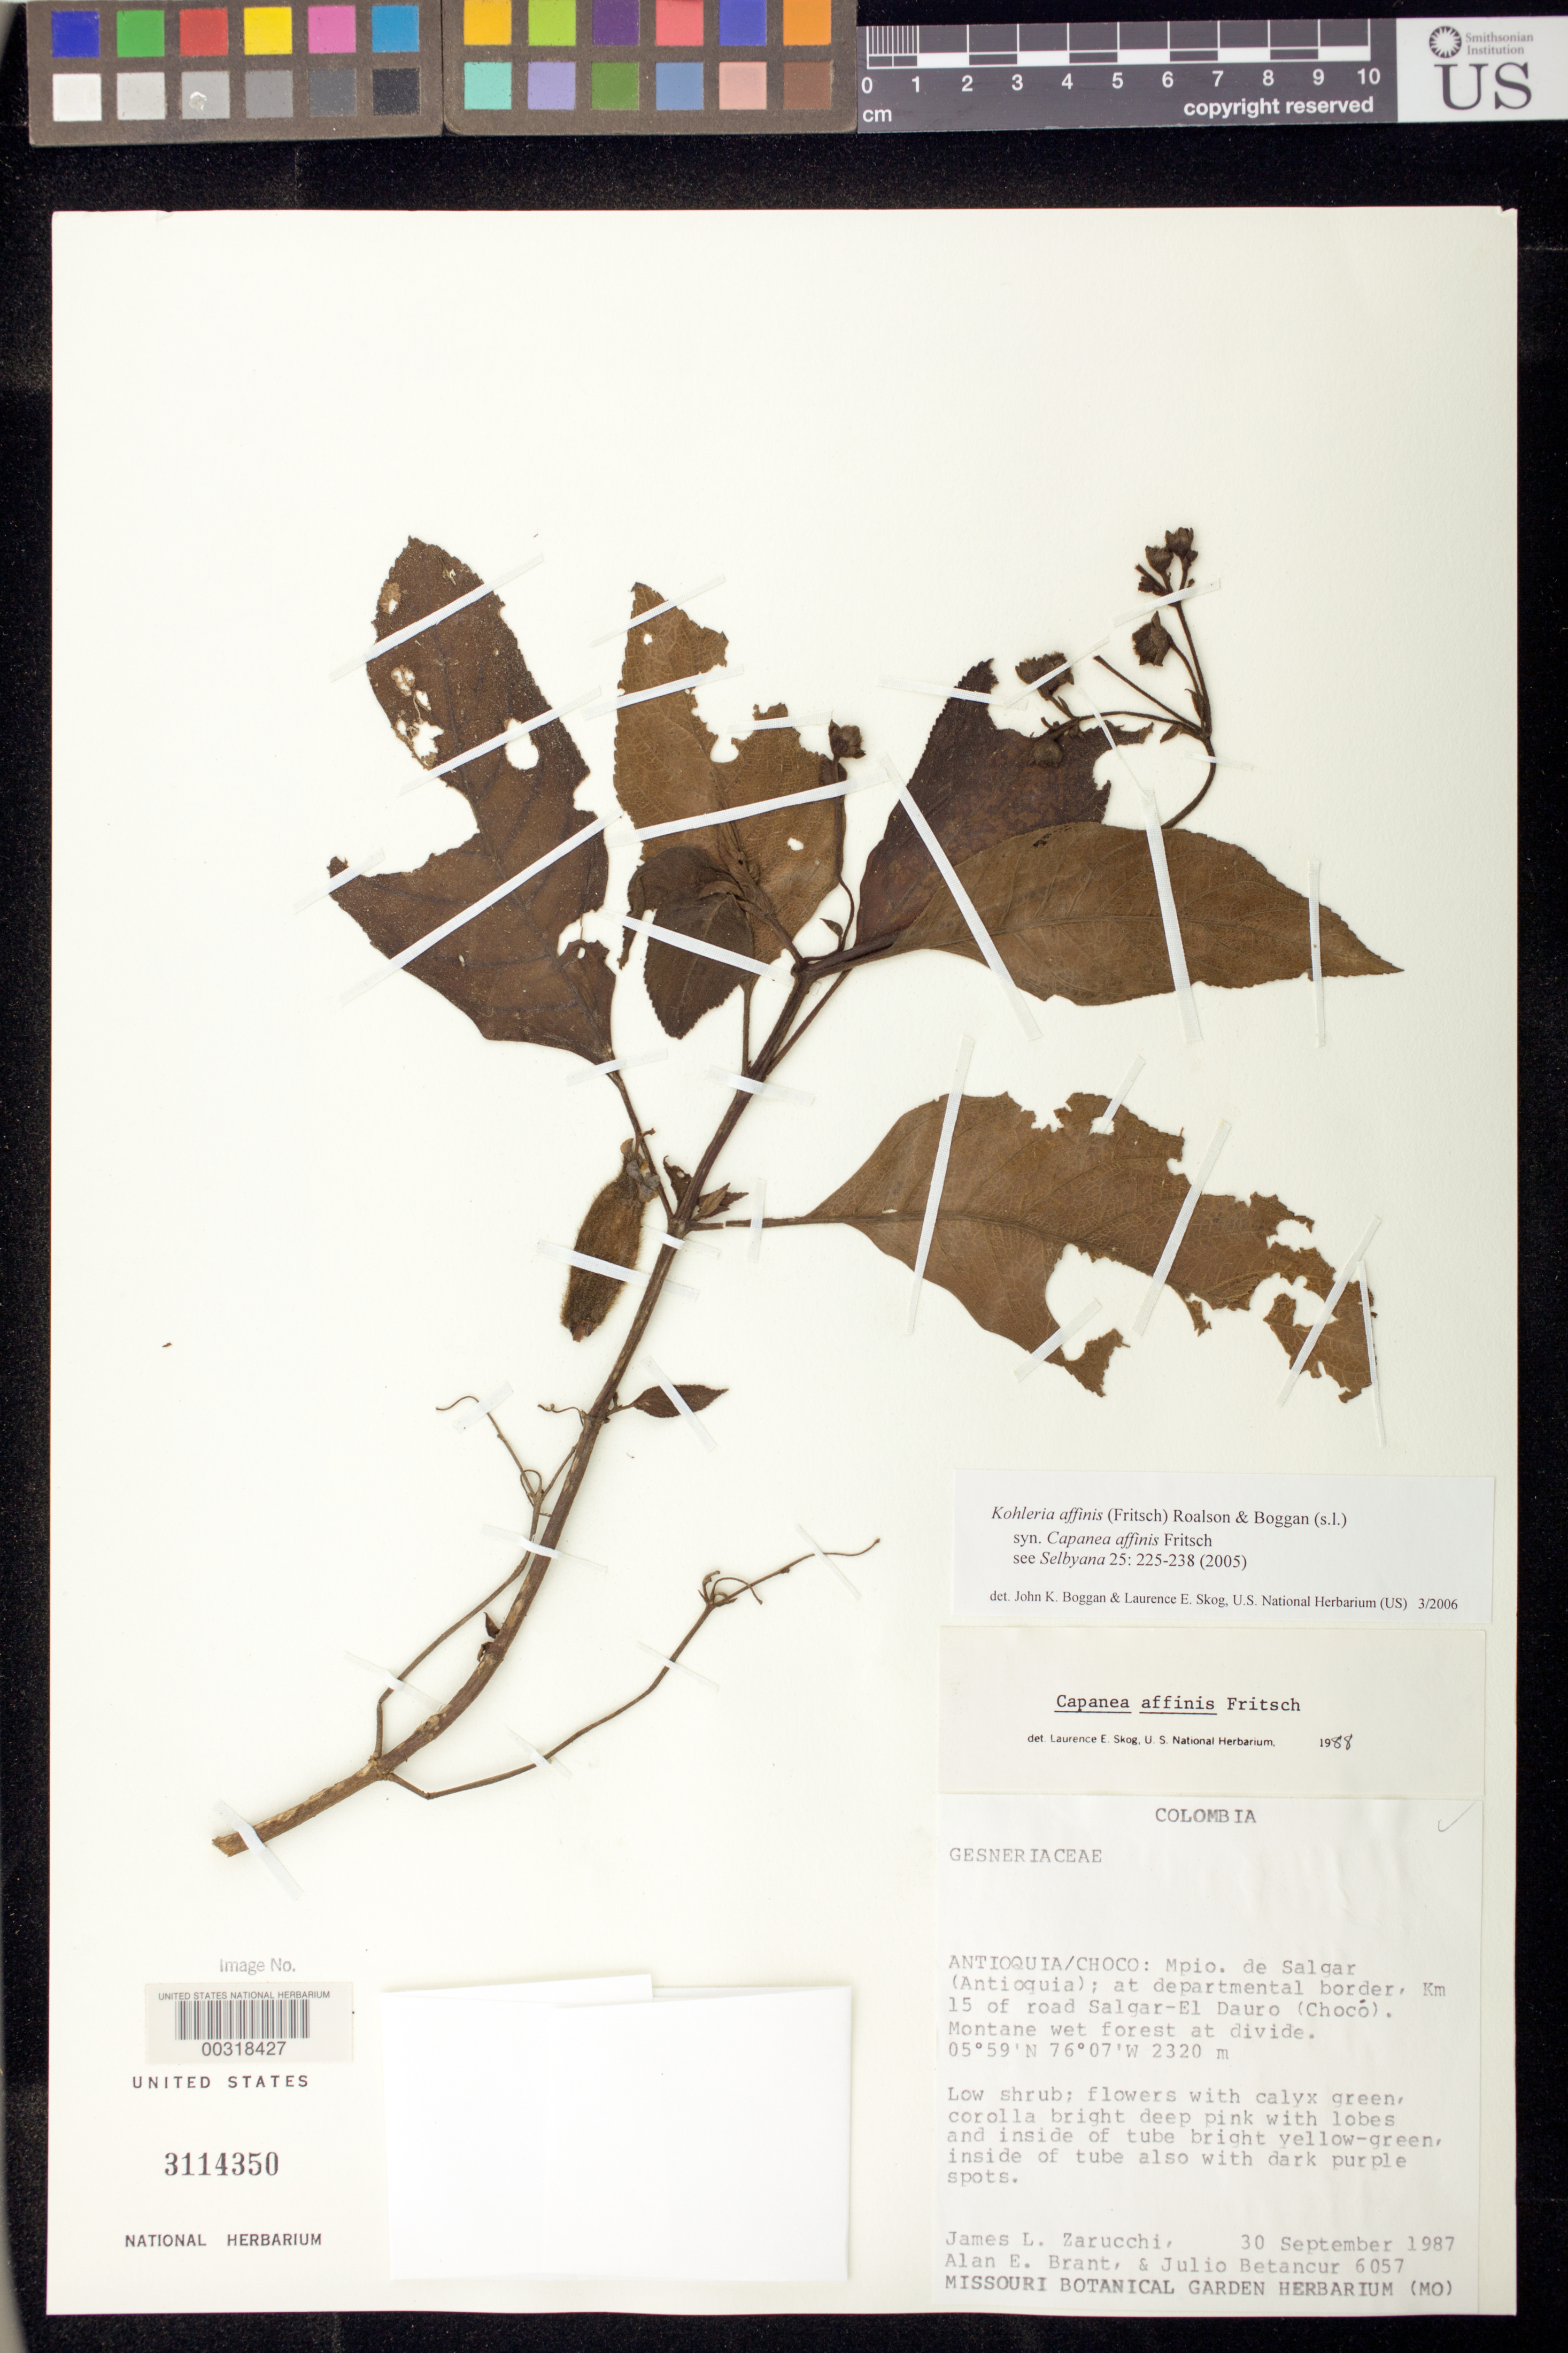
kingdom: Plantae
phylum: Tracheophyta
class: Magnoliopsida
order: Lamiales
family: Gesneriaceae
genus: Kohleria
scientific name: Kohleria affinis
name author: (Fritsch) Roalson & Boggan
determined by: Boggan, J. K.; Skog, L. E.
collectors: J. L. Zarucchi, A. Brant & J. C. Betancur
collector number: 6057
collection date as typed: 30 Sep 1987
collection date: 1987-09-30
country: Colombia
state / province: Antioquia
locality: Mpio. de Salgar; at departmental border, km 15 of road Salgar - El Dauro (Chocó)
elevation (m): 2320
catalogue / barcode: US 3114350